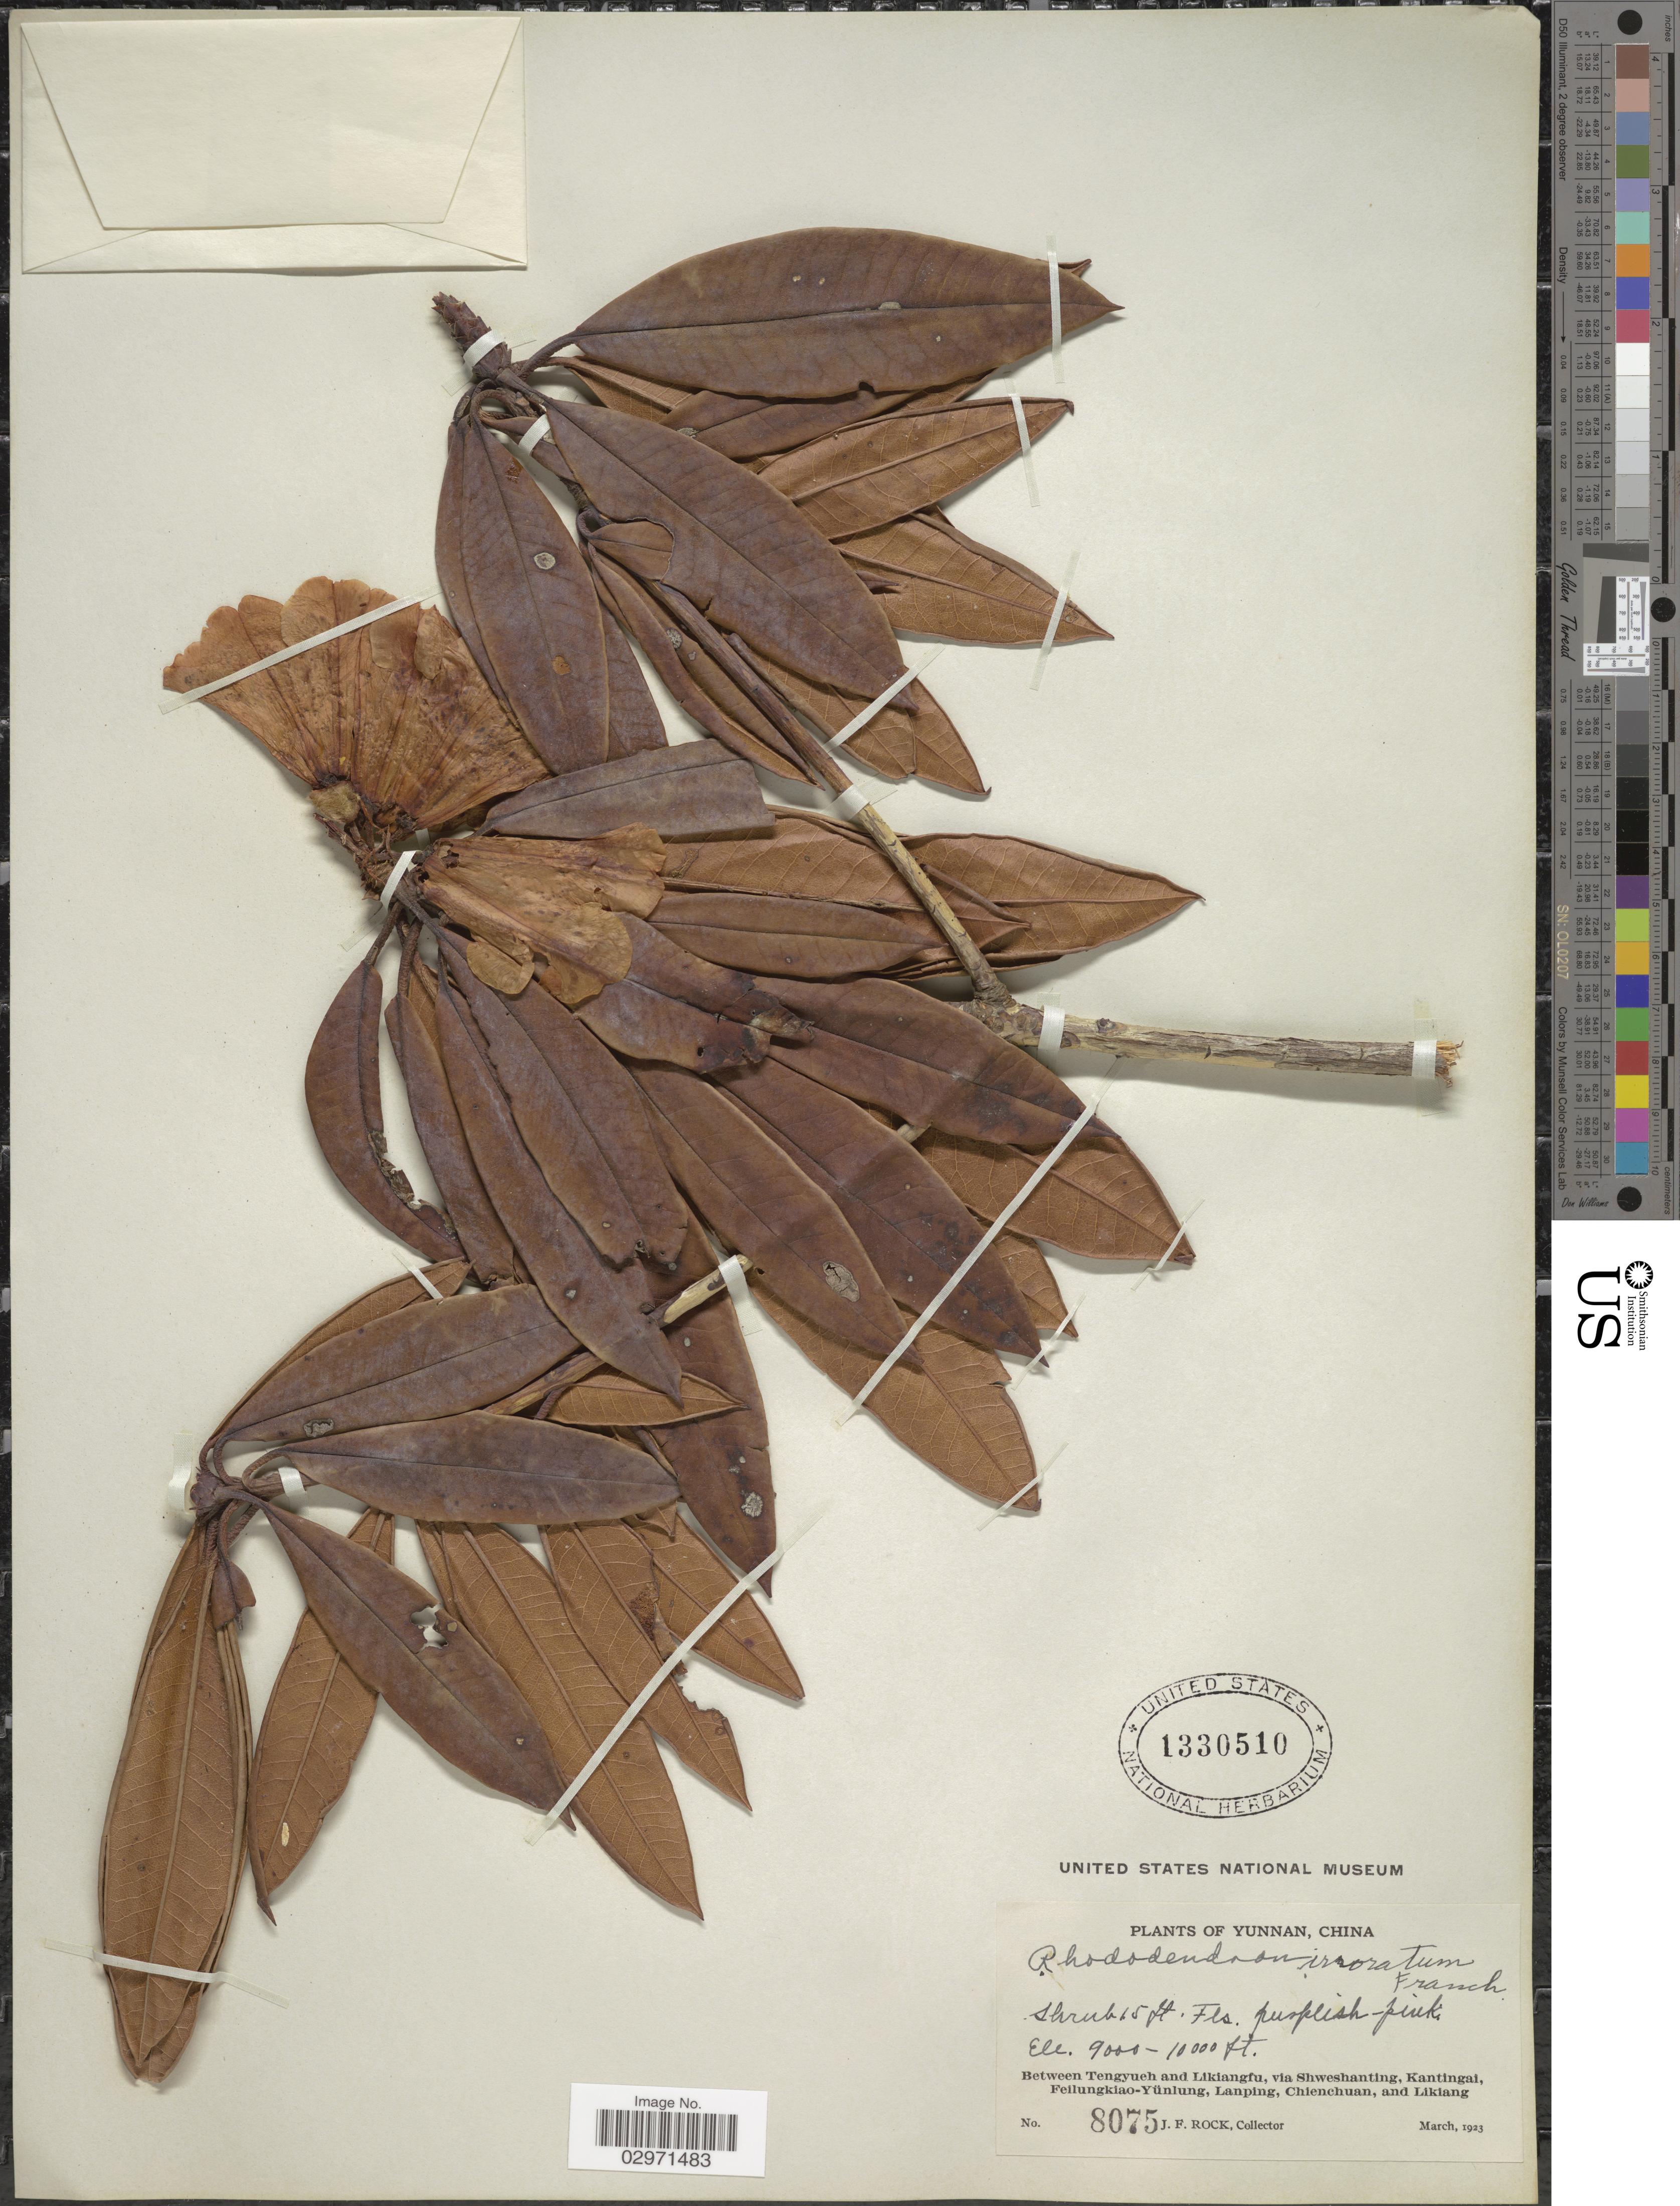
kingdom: Plantae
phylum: Tracheophyta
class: Magnoliopsida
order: Ericales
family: Ericaceae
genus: Rhododendron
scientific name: Rhododendron irroratum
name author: Franch.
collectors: J. Rock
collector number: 8075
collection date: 1923-03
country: China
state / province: Yunnan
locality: Between Tengyueh and Likiangfu, via Shweshanting, Kantingai, Feilungkiao-Yünlung, Lanping, Chienchuan, and Likiang.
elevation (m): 2743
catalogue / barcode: US 1330510